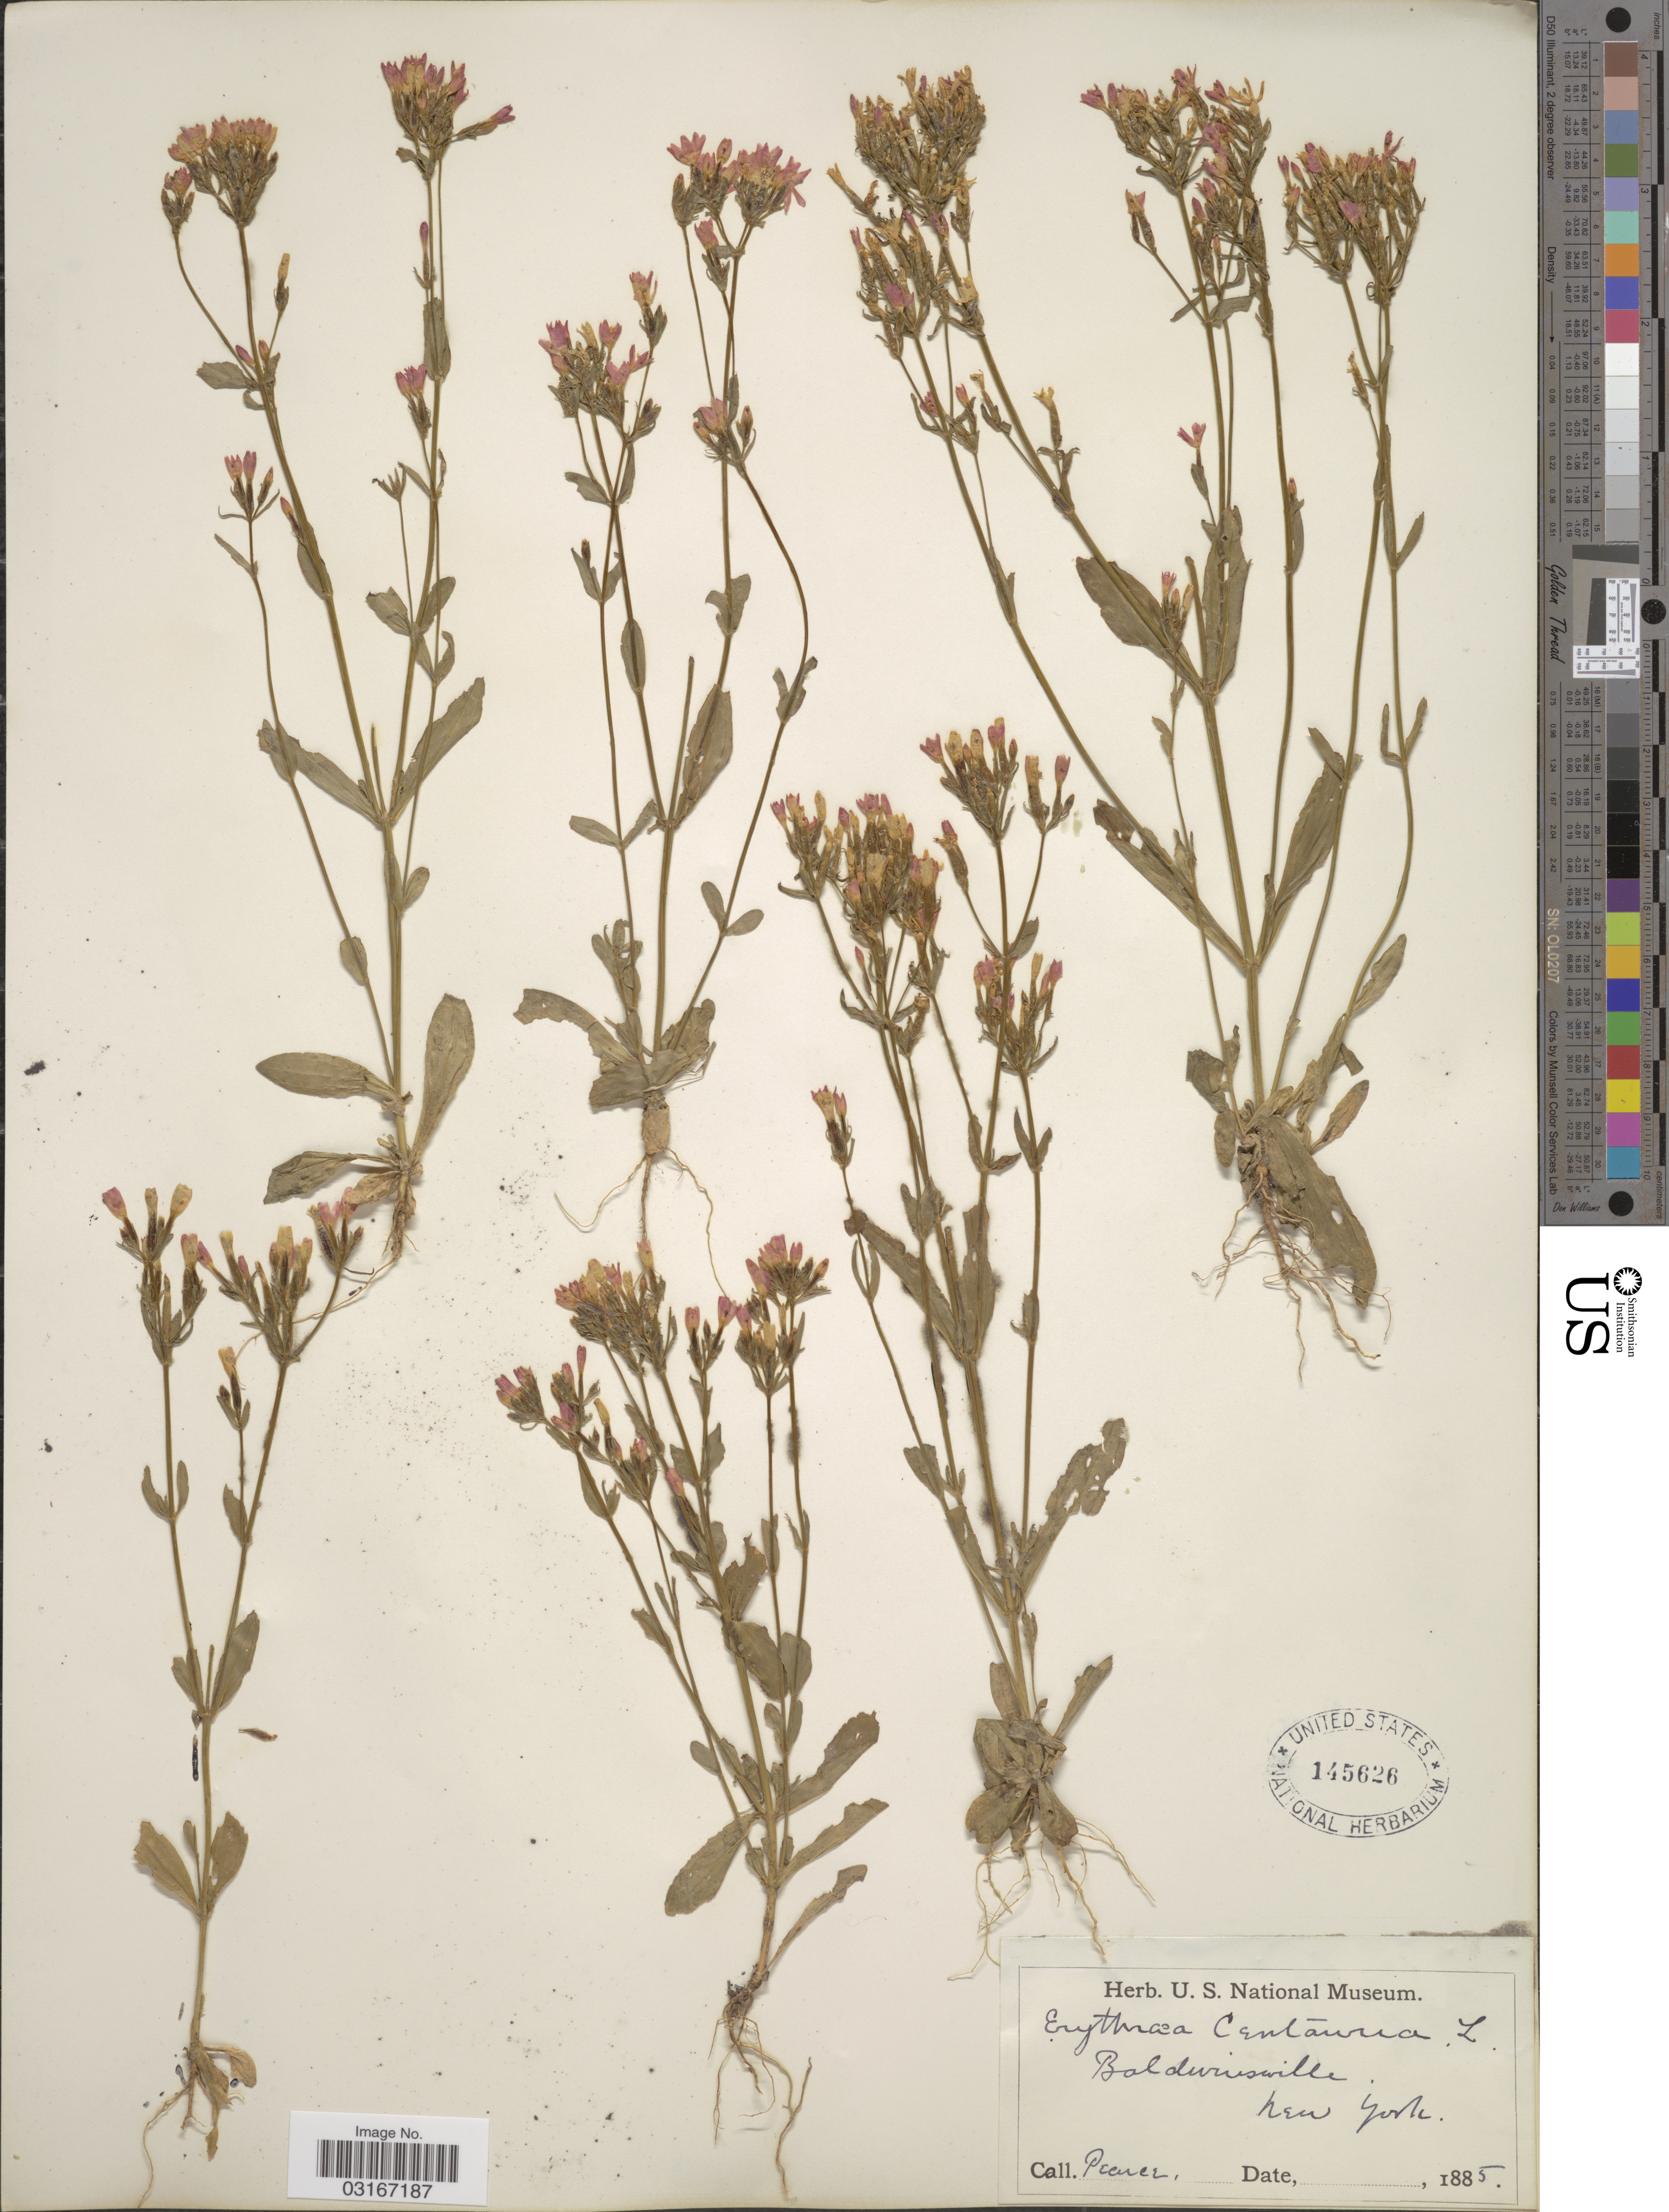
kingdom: Plantae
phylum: Tracheophyta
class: Magnoliopsida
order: Gentianales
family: Gentianaceae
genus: Centaurium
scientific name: Centaurium spicatum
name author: (L.) Fritsch ex Janch.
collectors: -. Pearce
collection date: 1885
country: United States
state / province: New York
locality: Baldwinsville.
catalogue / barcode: US 145626